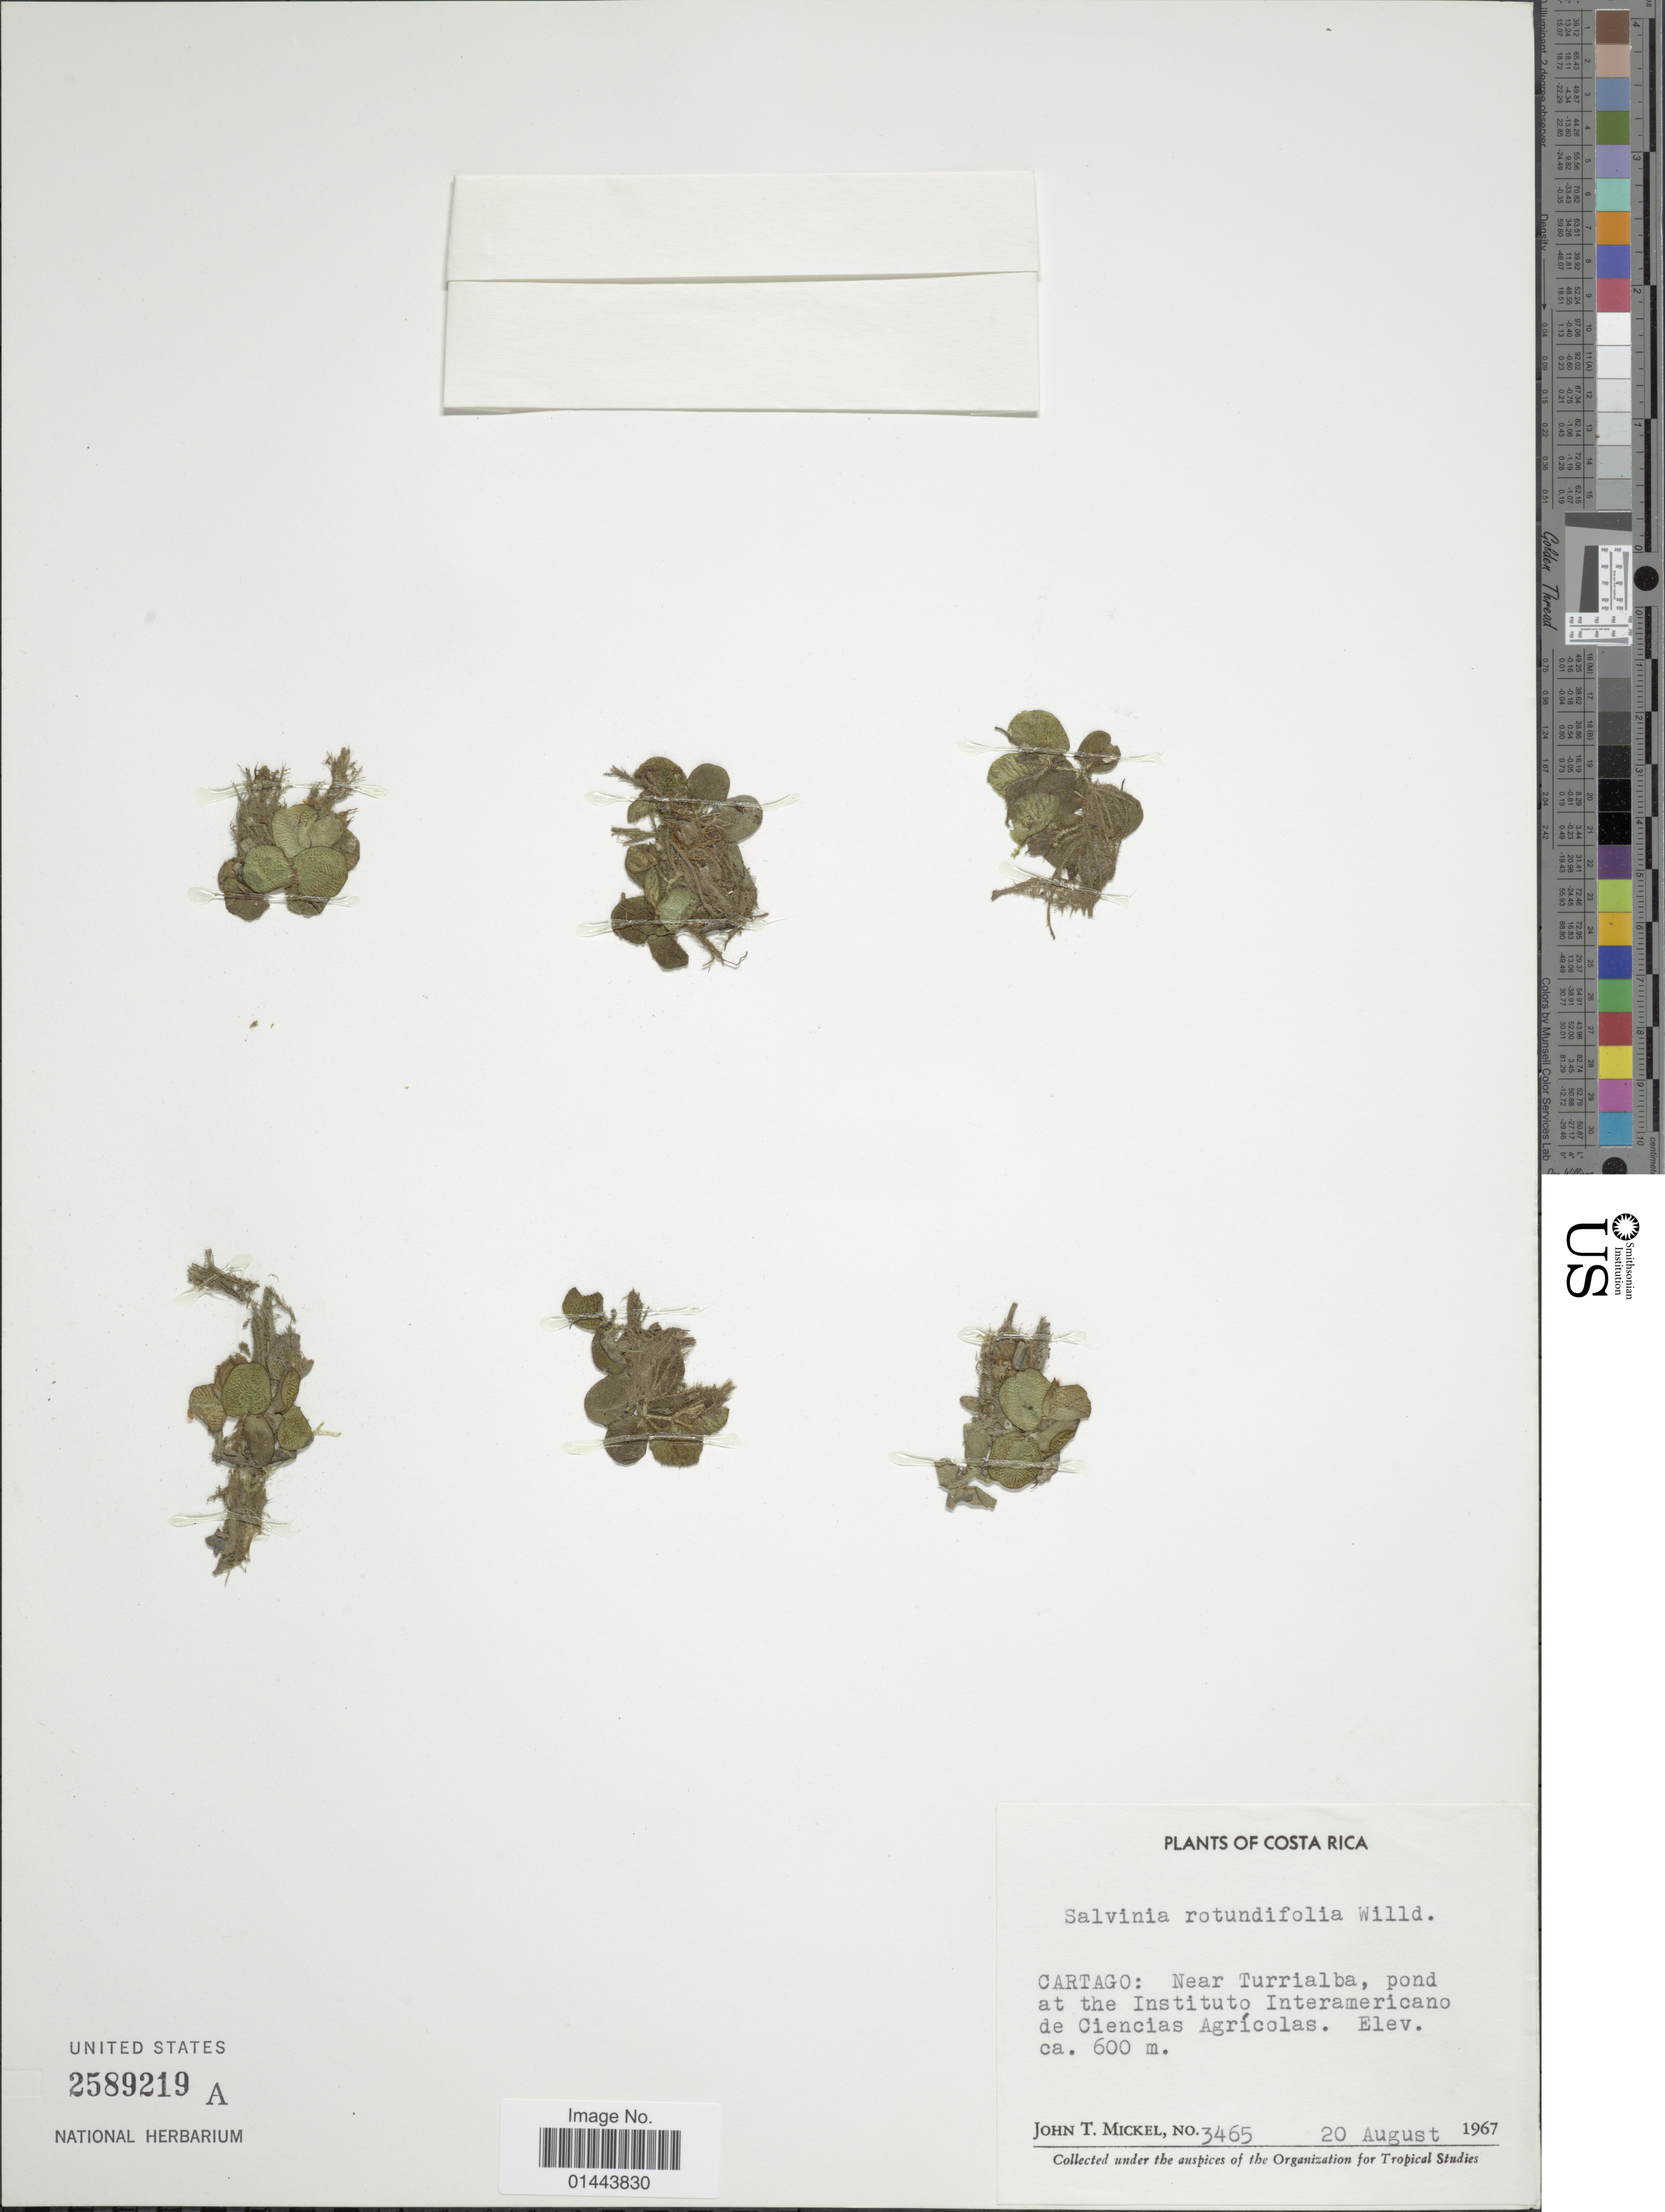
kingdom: Plantae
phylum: Tracheophyta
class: Polypodiopsida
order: Salviniales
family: Salviniaceae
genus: Salvinia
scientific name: Salvinia minima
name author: Baker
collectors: J. T. Mickel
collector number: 3465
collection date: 1967-08-20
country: Costa Rica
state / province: Cartago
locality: Near Turrialba, pond at tje Instituto Interamericano de Ciencias Agrícolas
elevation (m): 600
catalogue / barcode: US 2589219A